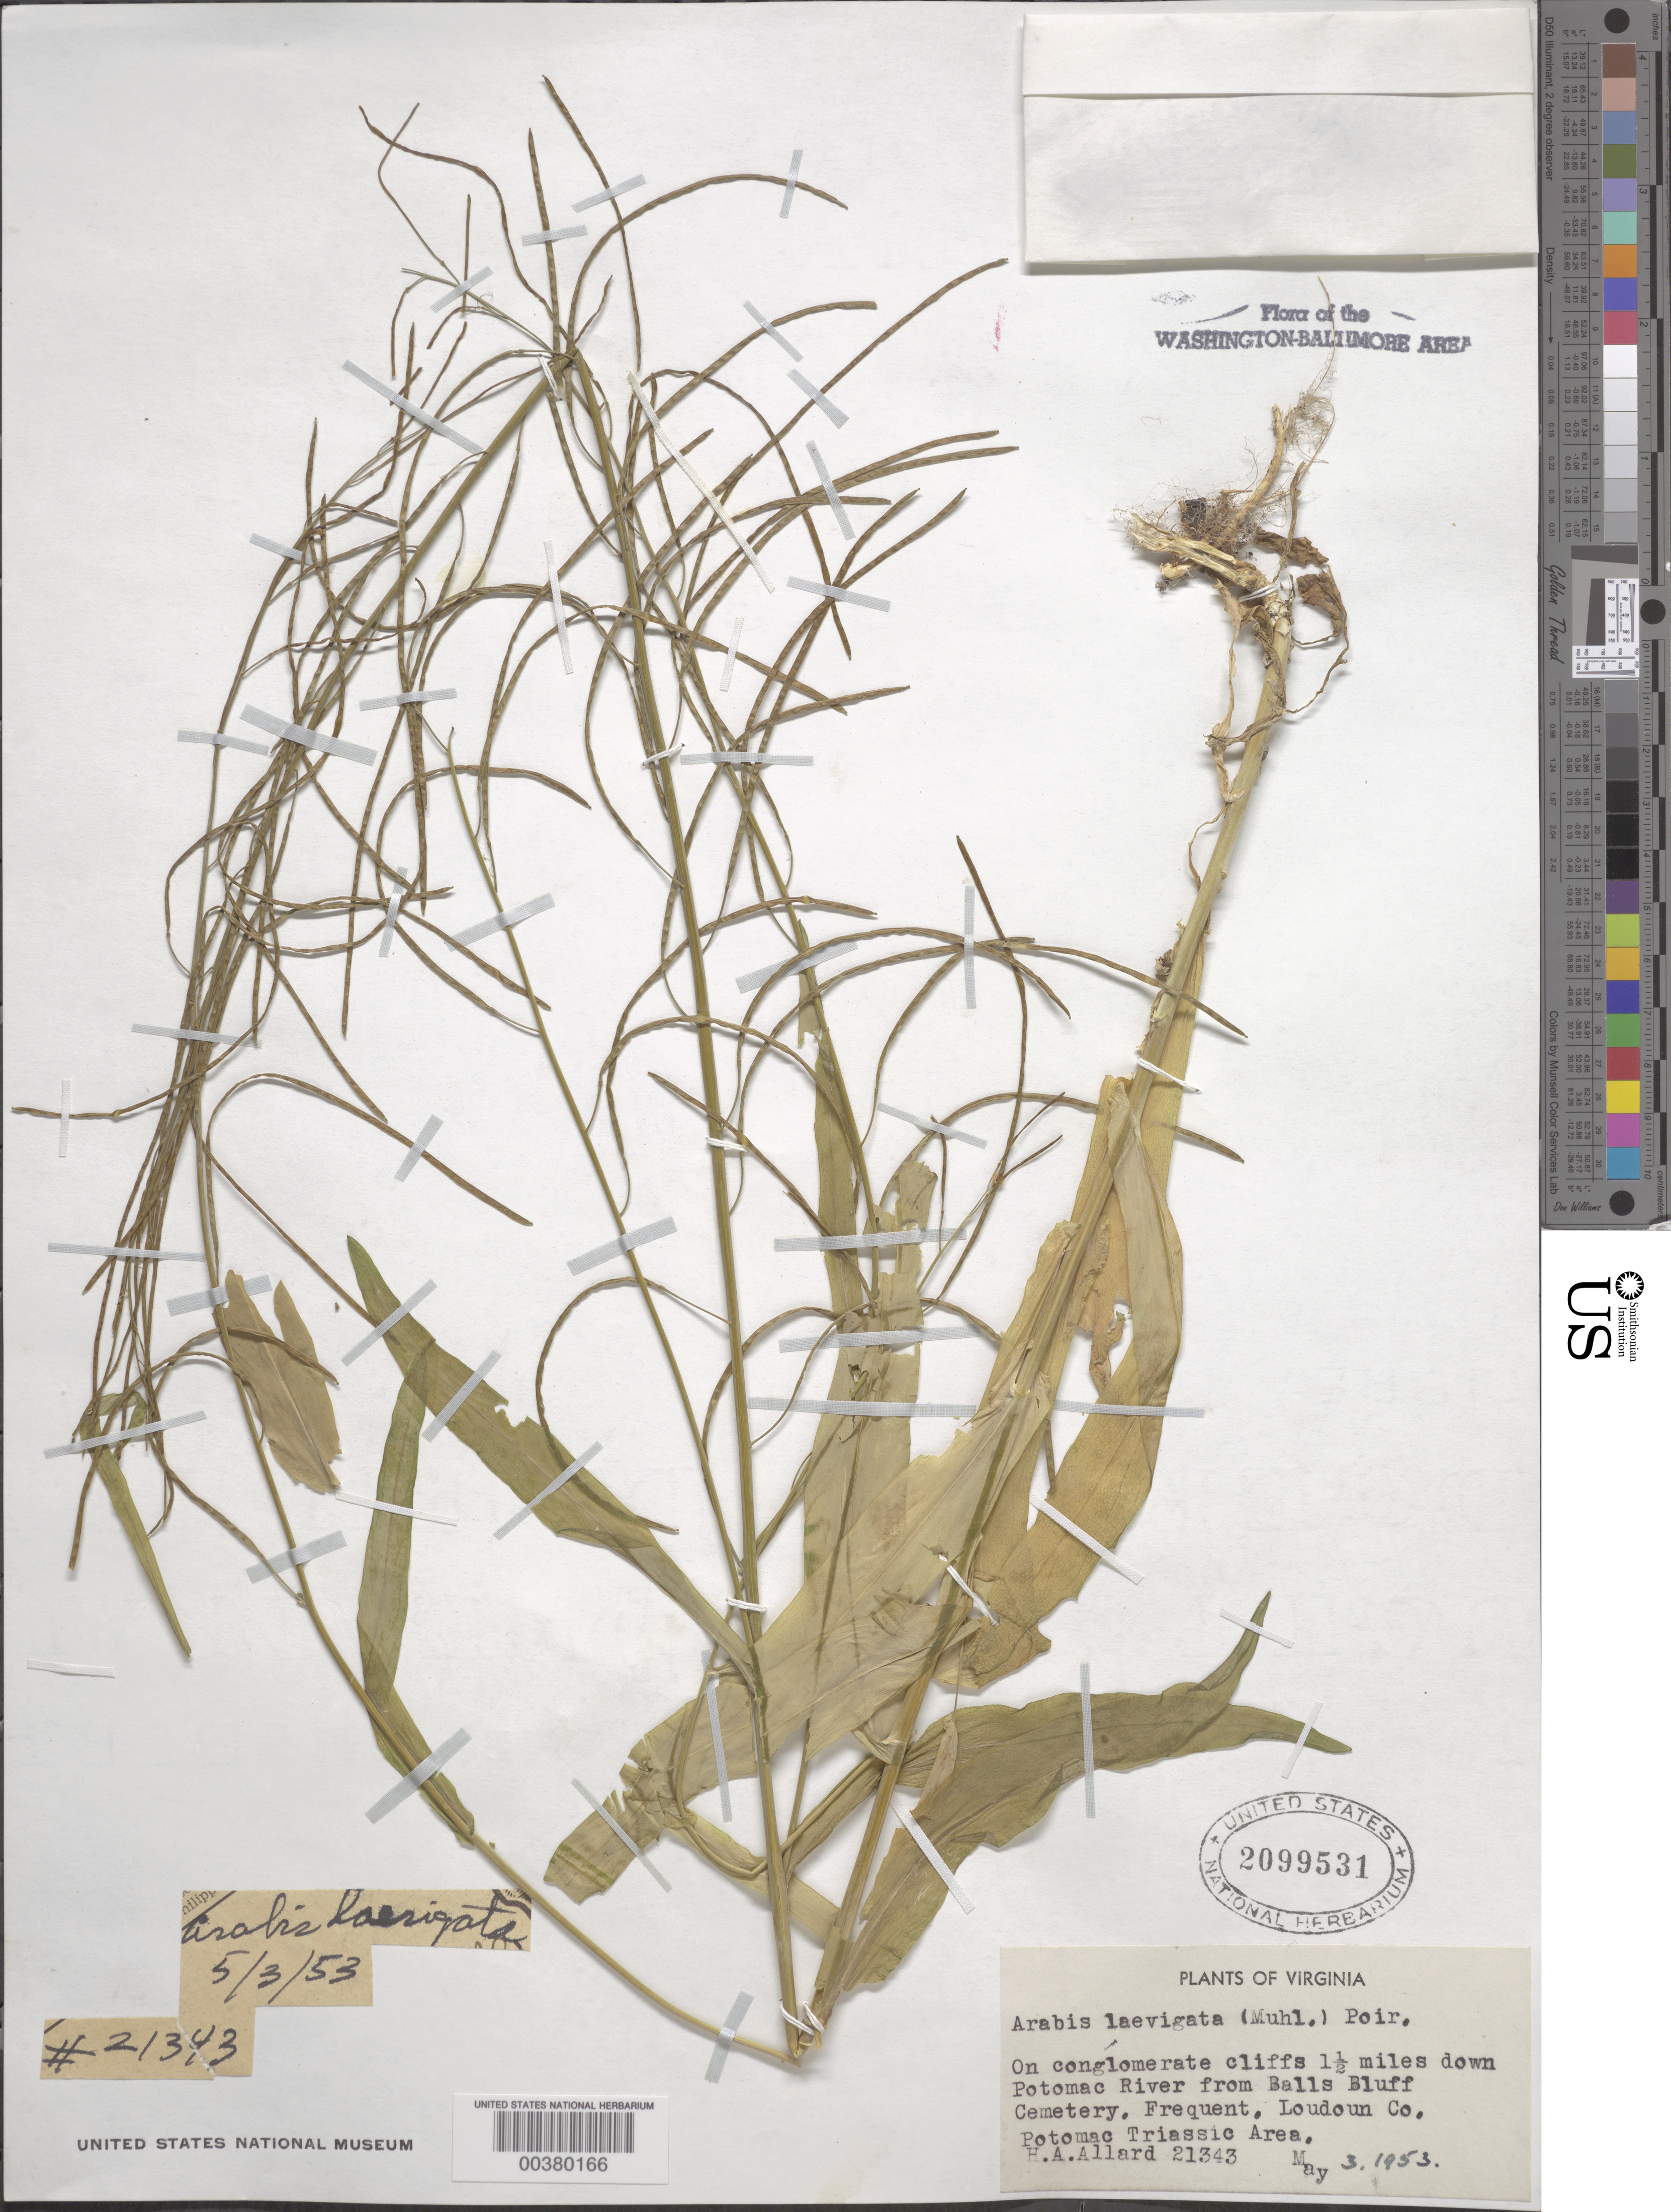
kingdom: Plantae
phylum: Tracheophyta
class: Magnoliopsida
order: Brassicales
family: Brassicaceae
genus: Boechera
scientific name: Boechera laevigata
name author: (Muhl. ex Willd.) Al-Shehbaz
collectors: H. A. Allard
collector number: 21343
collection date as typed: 03 May 1953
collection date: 1953-05-03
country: United States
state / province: Virginia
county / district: Loudoun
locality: downstream from Balls Bluff Cemetery, Potomac River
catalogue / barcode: US 2099531